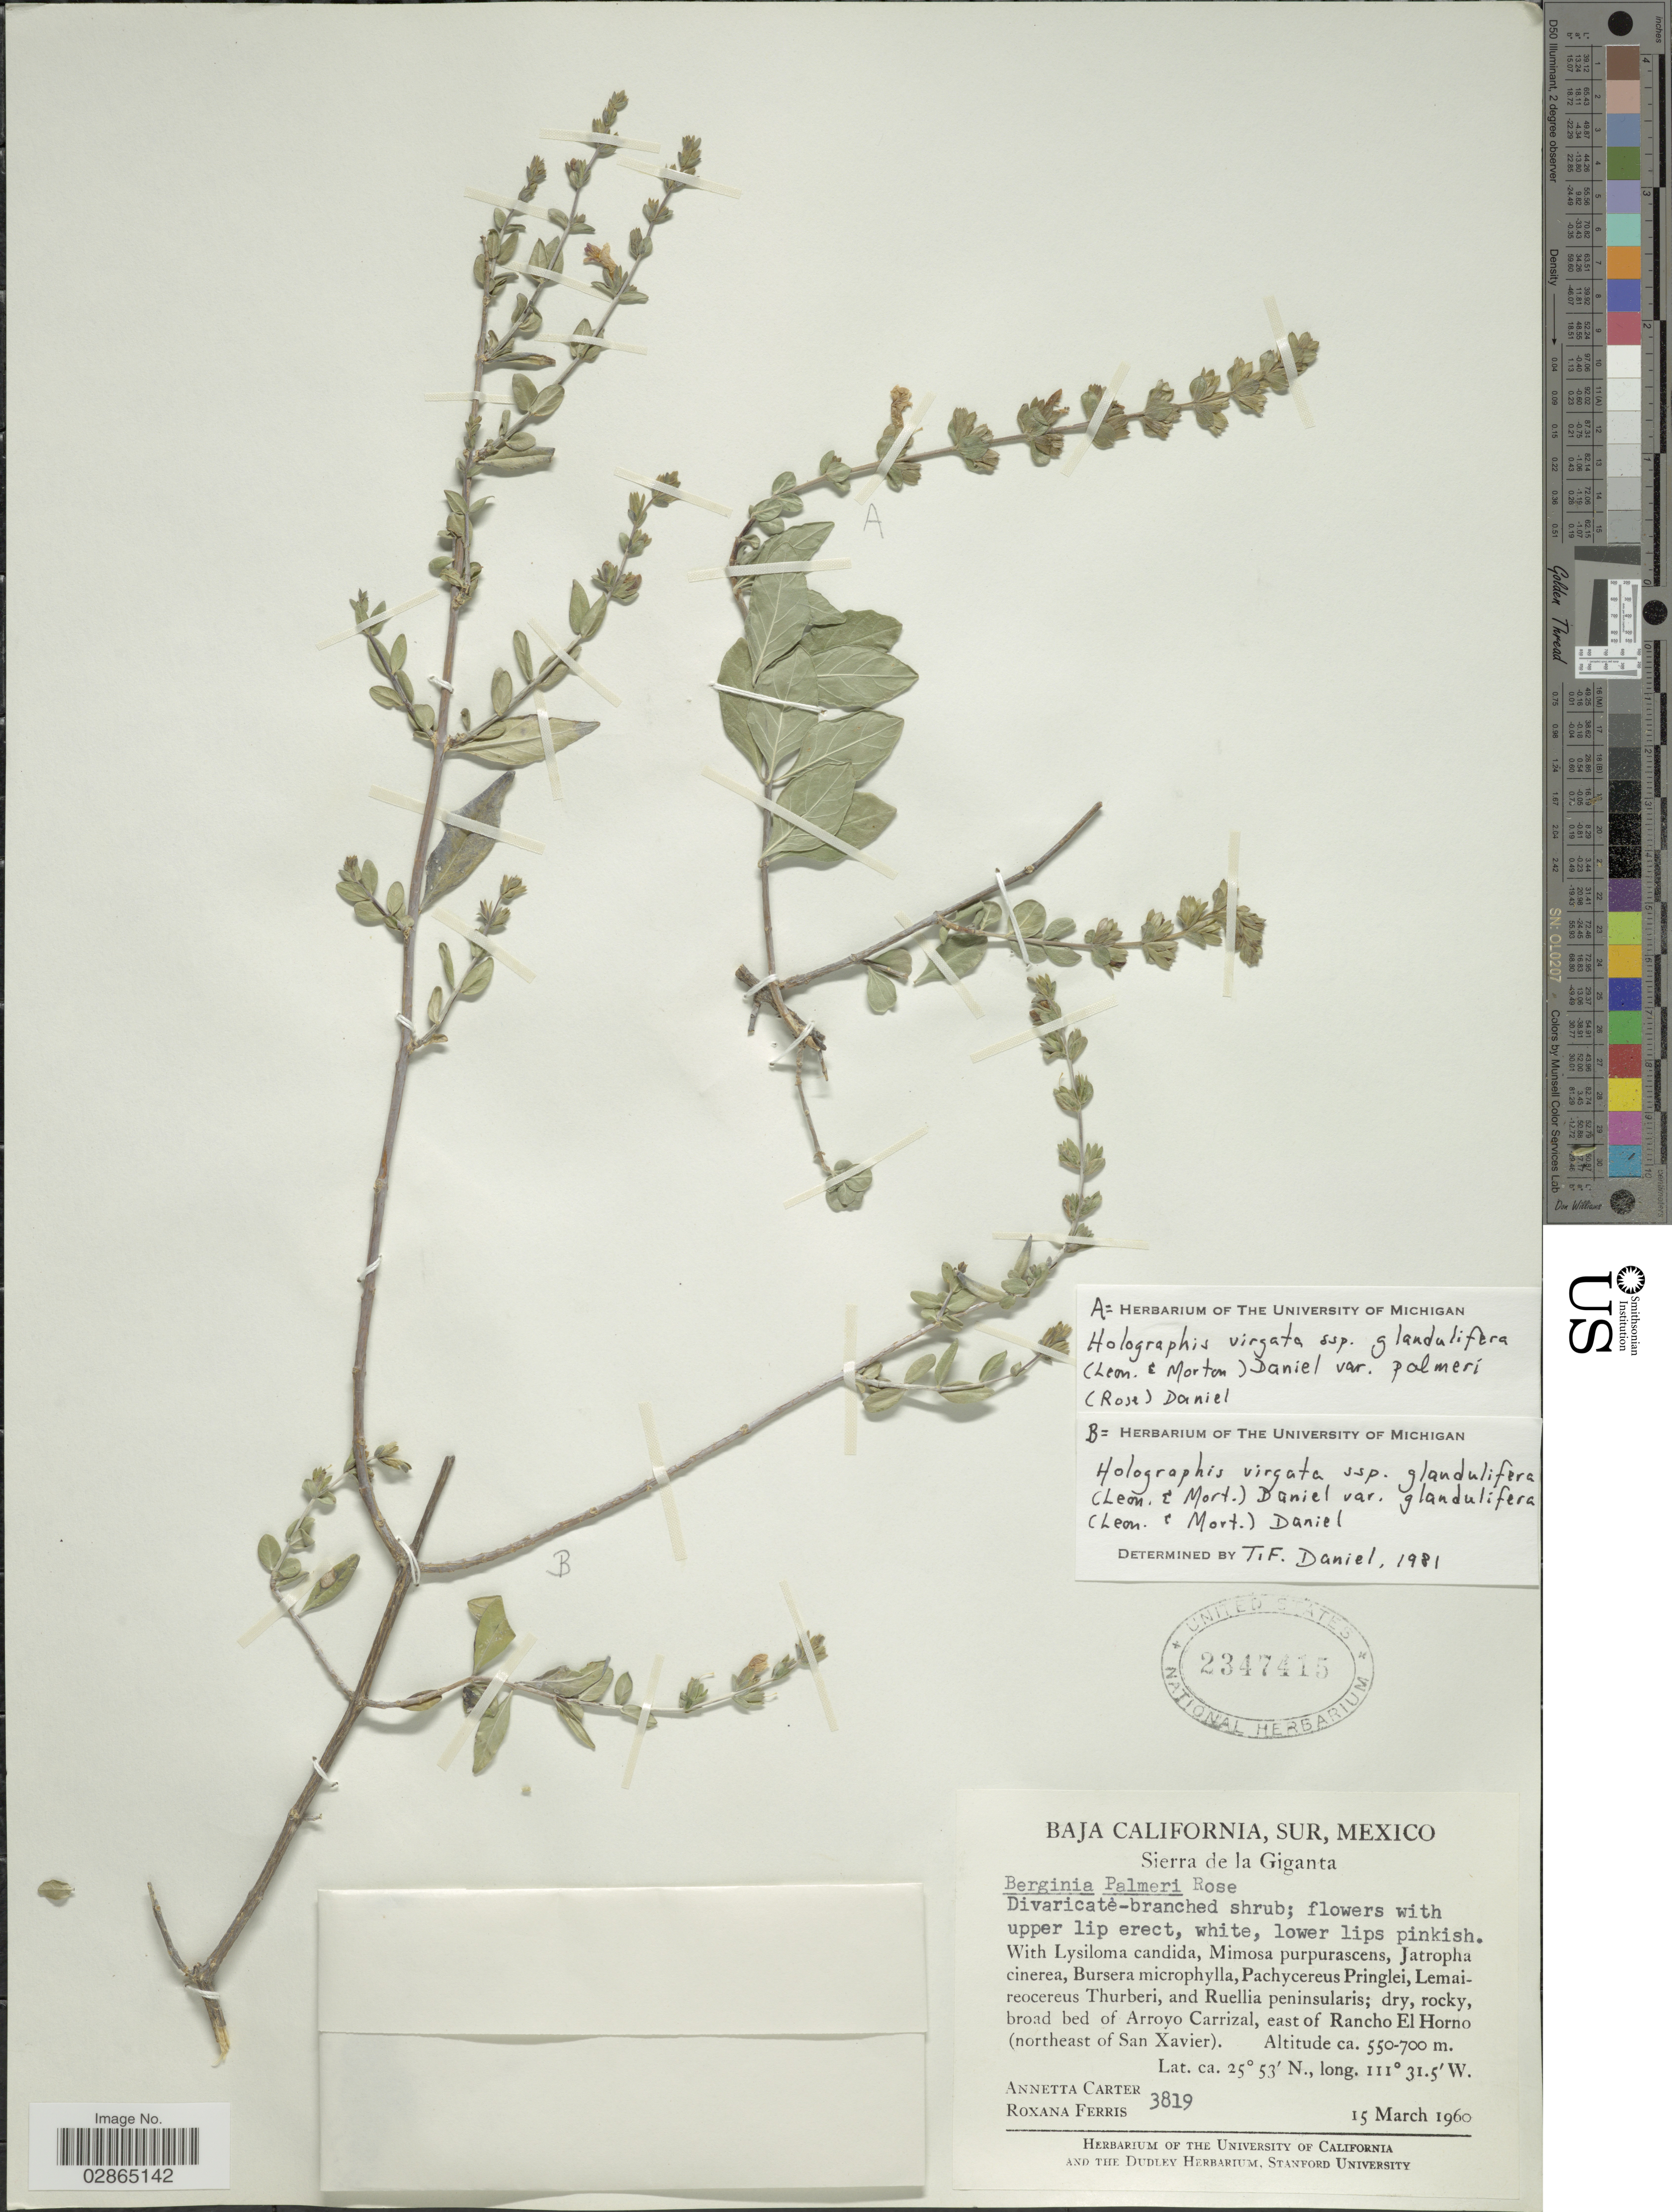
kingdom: Plantae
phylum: Tracheophyta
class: Magnoliopsida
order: Lamiales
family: Acanthaceae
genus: Holographis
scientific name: Holographis virgata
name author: (Harv. ex Benth.) T.F. Daniel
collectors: A. Carter & R. S. Ferris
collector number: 3819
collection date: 1960-03-15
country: Mexico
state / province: Baja California Sur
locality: Sierra de la Giganta, dry, rocky, broad bed of Arroyo Carrizal, east of Rancho El Horno (northeast of San Xavier).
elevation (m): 550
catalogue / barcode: US 2347415